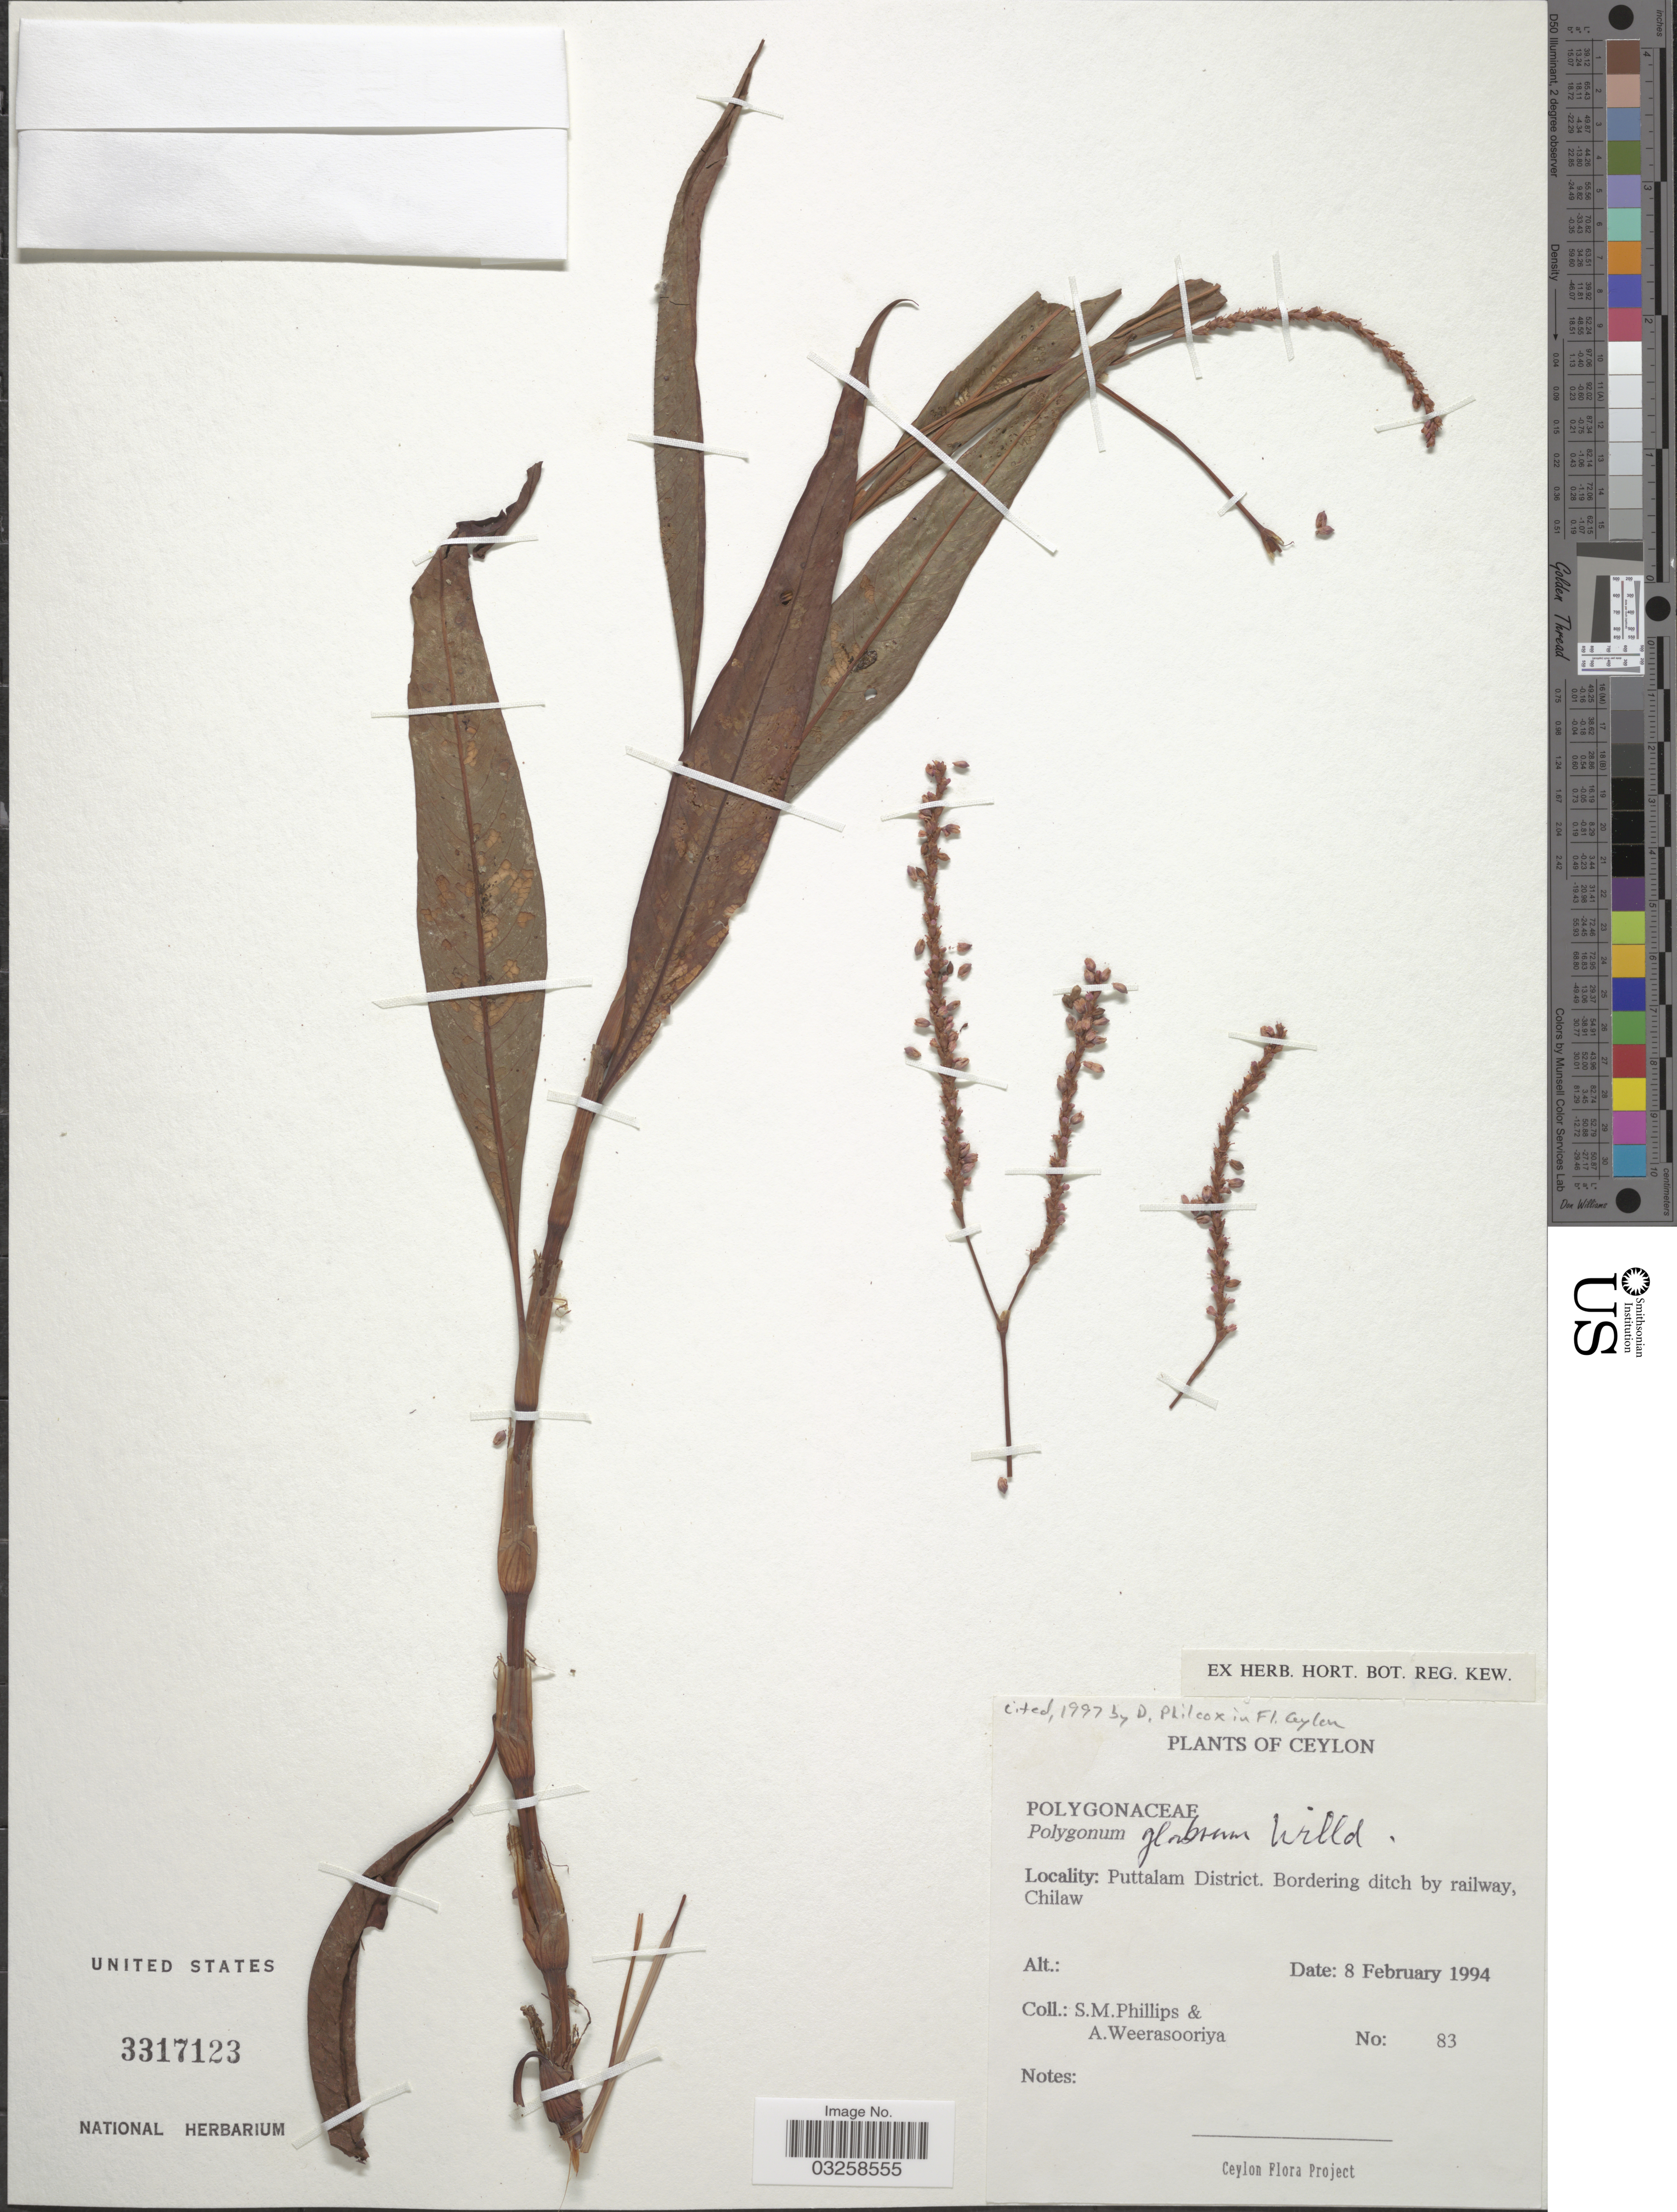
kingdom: Plantae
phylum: Tracheophyta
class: Magnoliopsida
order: Caryophyllales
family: Polygonaceae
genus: Persicaria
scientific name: Persicaria glabra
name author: (Willd.) M. Gómez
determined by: U.S. National Herbarium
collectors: S. M. Phillips & A. Weerasooriya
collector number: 83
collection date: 1994-02-08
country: Sri Lanka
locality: Ceylon. Puttalam District. Bordering ditch by railway, Chilaw.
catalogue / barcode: US 3317123